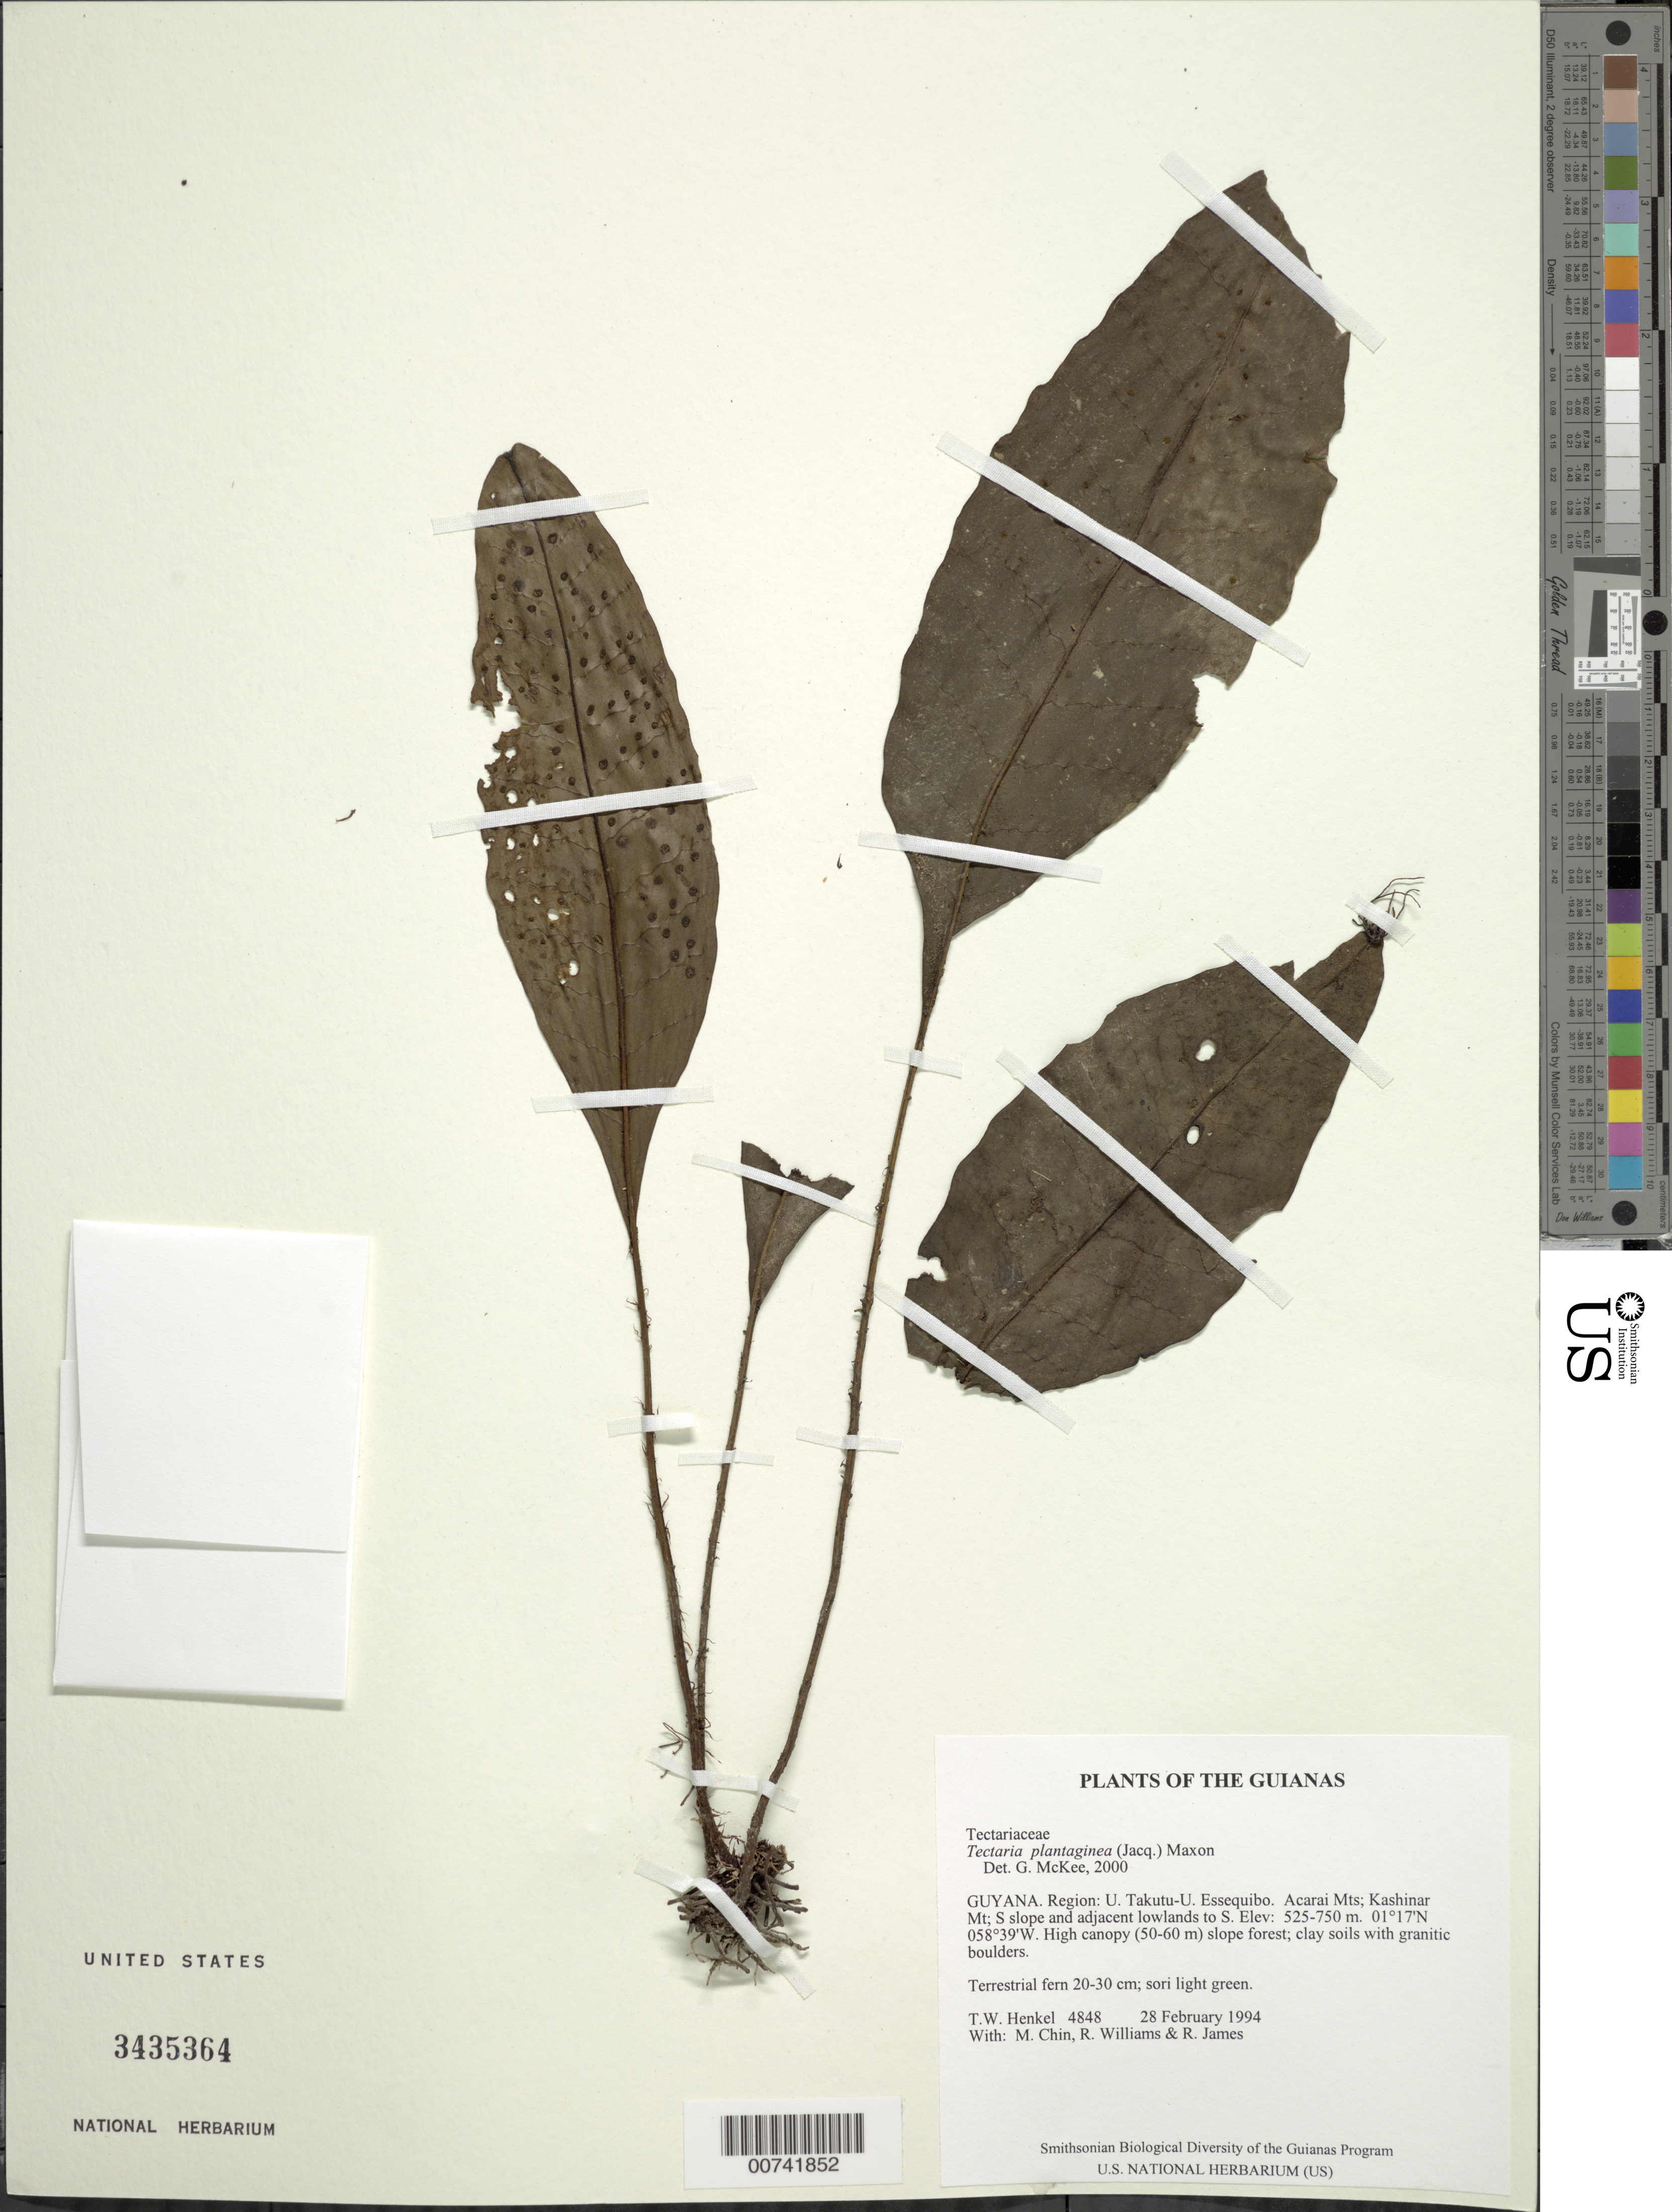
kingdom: Plantae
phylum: Tracheophyta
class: Polypodiopsida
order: Polypodiales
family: Tectariaceae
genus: Tectaria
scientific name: Tectaria plantaginea var. macrocarpa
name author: (Fée) C.V. Morton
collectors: T. Henkel, M. Chin, R. Williams & R. James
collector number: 4848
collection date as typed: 28 February 1994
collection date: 1994-02-28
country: Guyana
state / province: U. Takutu-U. Essequibo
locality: Acarai Mts; Kashinar Mt; S slope and adjacent lowlands to S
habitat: High canopy (50-60 m) slope forest; clay soils with granitic boulders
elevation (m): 525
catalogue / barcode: US 3435364